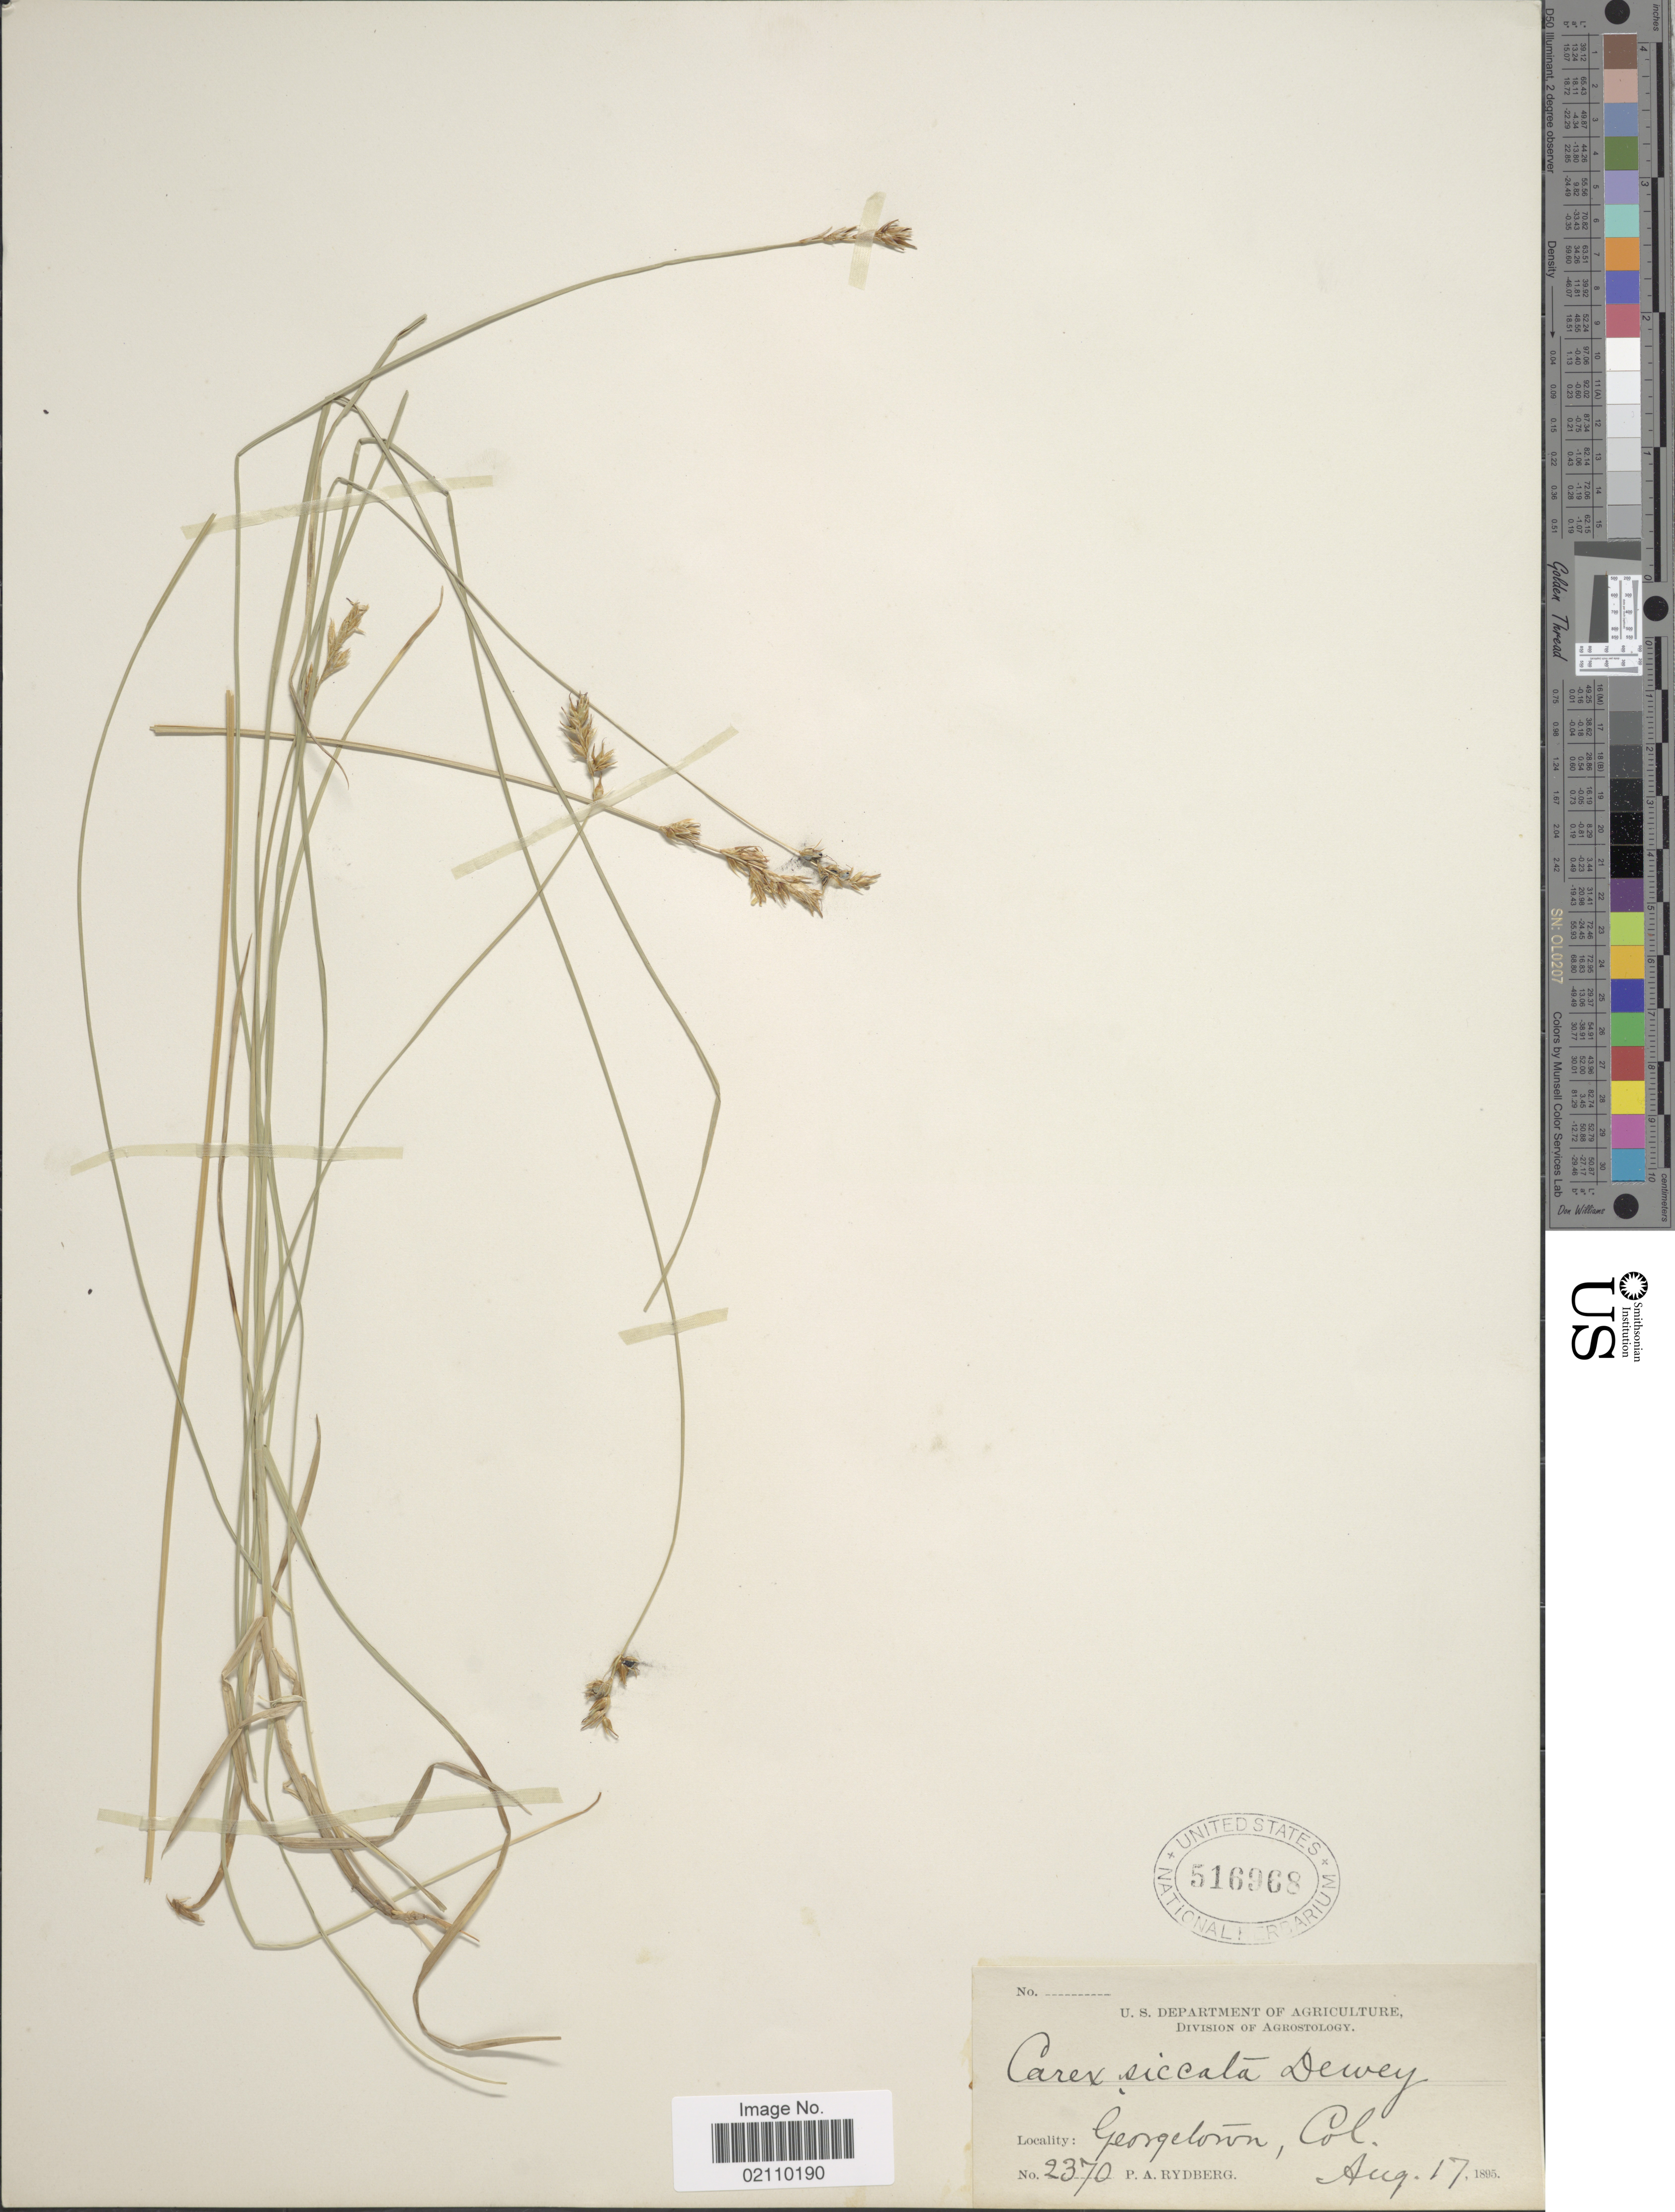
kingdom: Plantae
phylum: Tracheophyta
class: Liliopsida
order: Poales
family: Cyperaceae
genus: Carex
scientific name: Carex siccata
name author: Dewey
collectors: P. A. Rydberg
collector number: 2370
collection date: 1895-08-17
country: United States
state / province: Colorado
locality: Georgetown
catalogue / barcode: US 516968